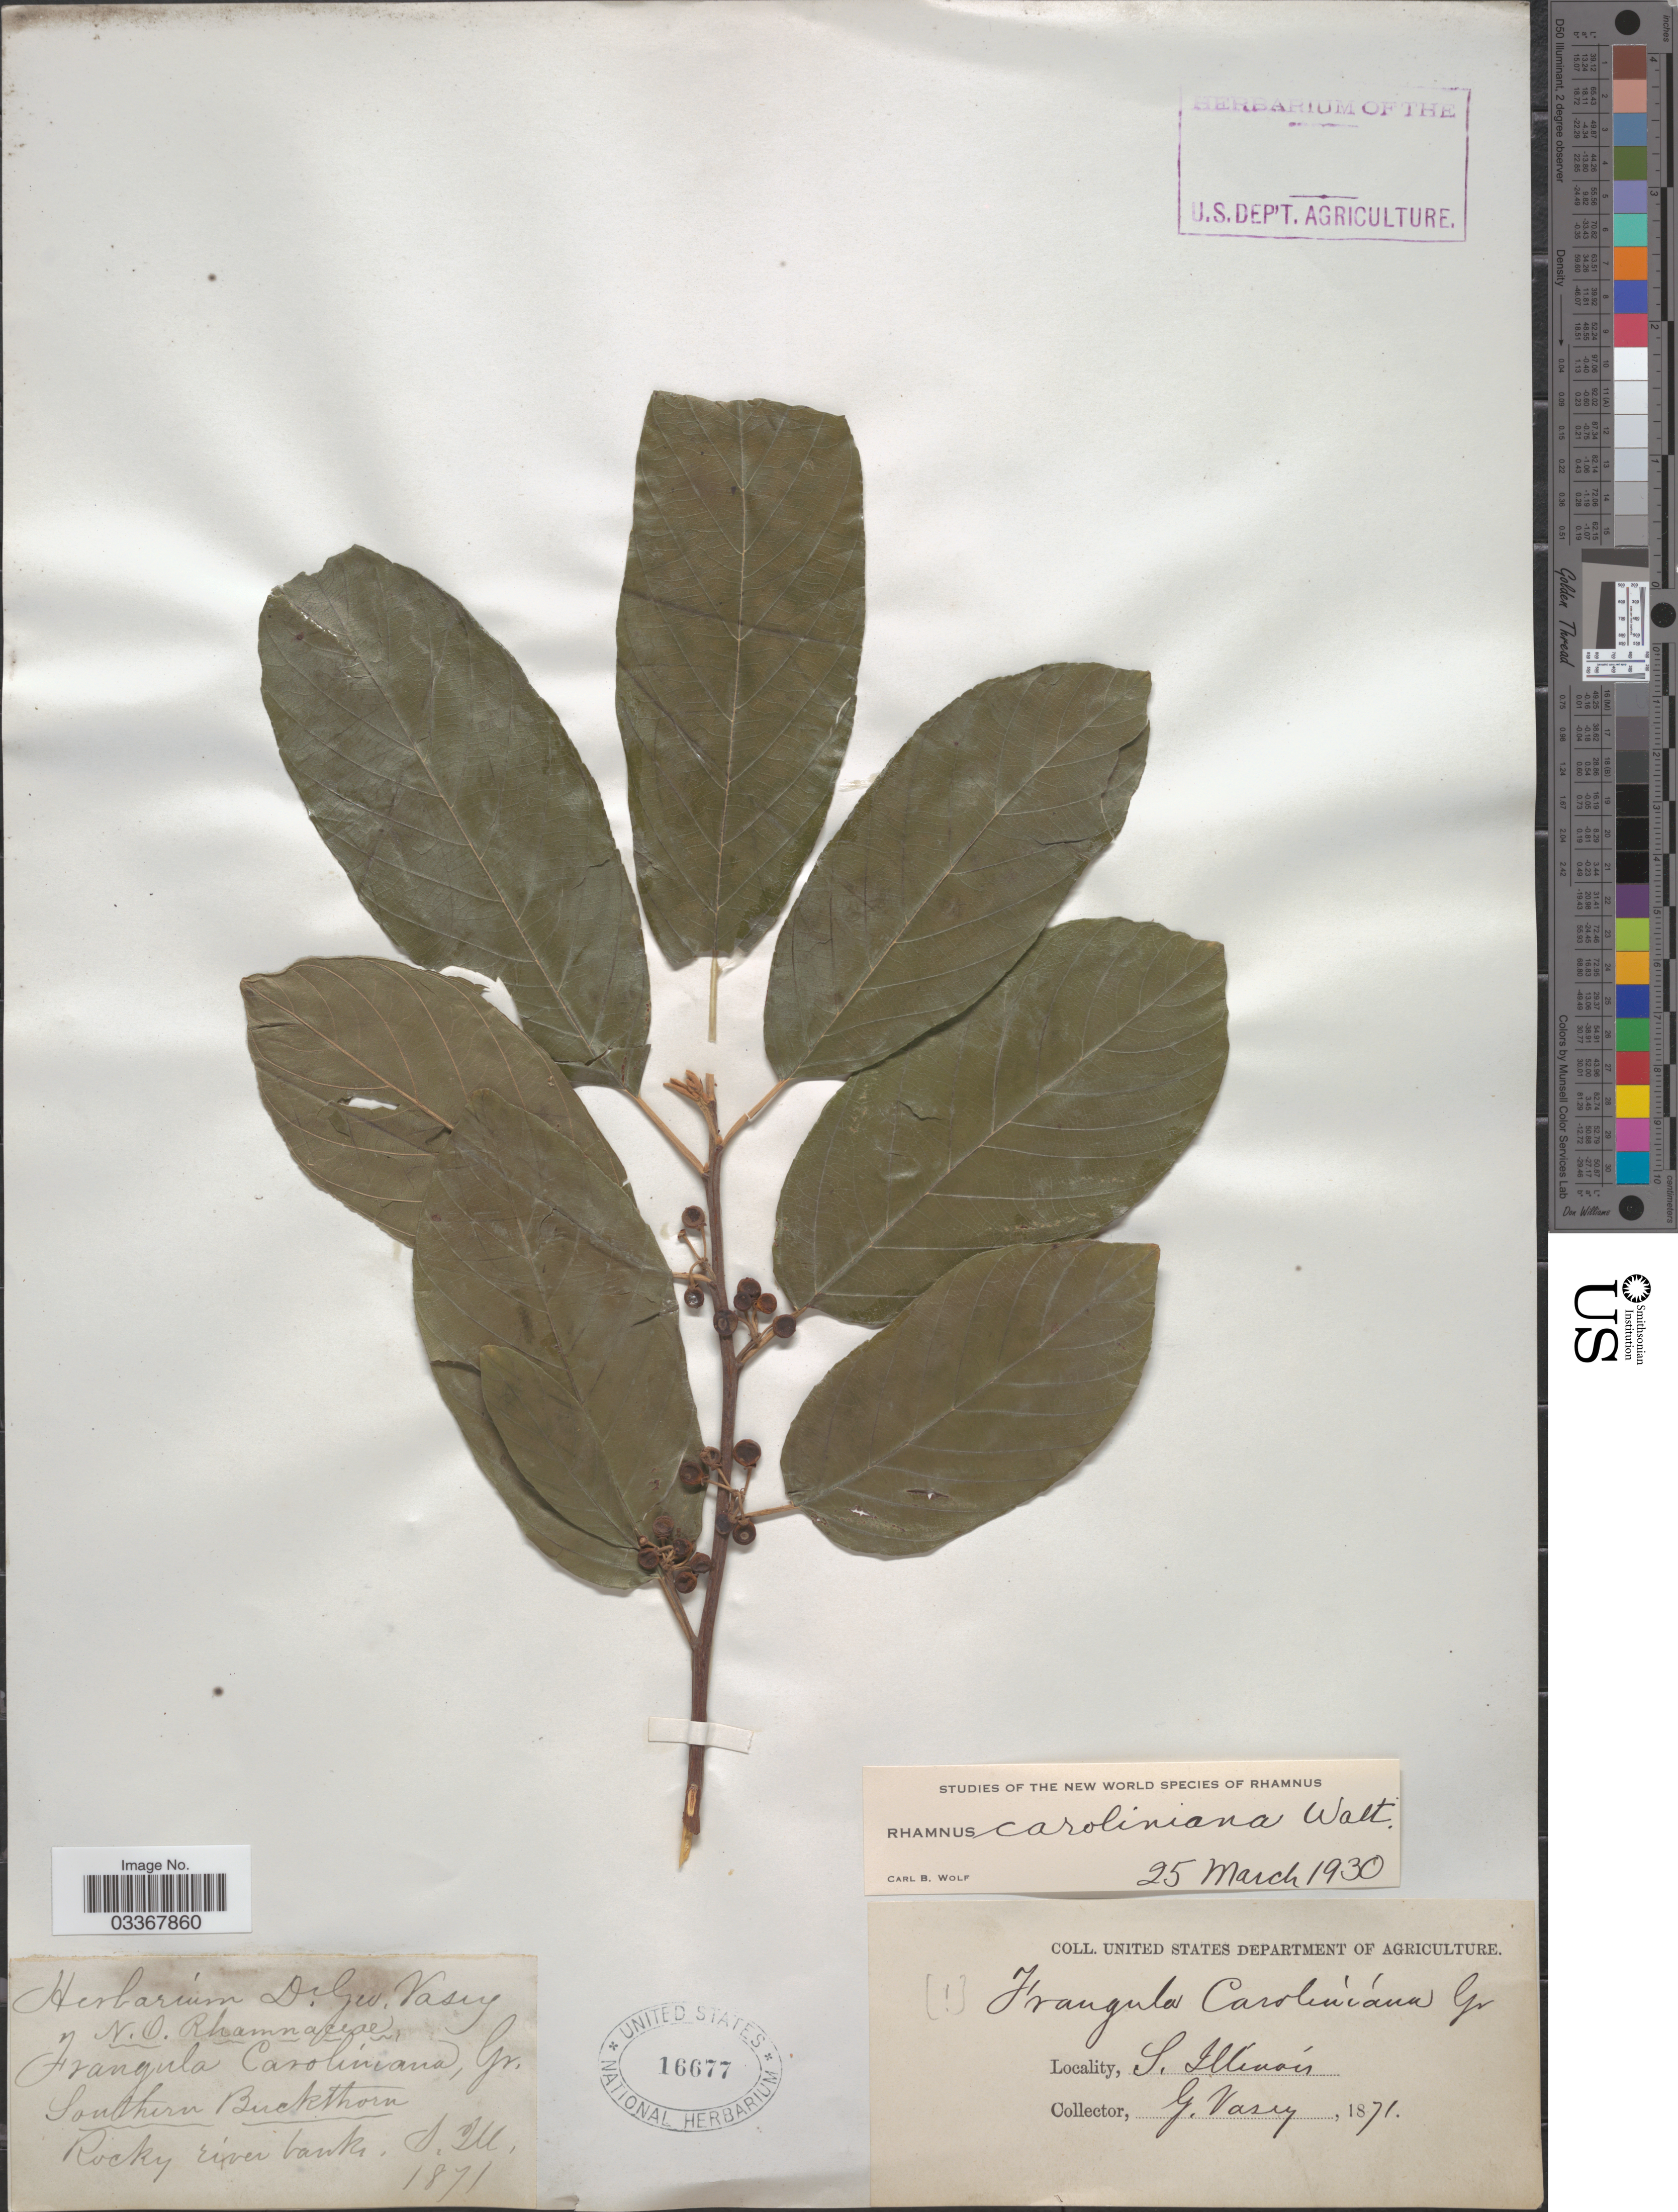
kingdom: Plantae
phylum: Tracheophyta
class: Magnoliopsida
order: Rosales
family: Rhamnaceae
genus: Frangula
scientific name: Frangula caroliniana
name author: (Walter) A. Gray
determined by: Strong, Mark T., (BOT), Smithsonian Institution - National Museum of Natural History (UNITED STATES)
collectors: G. Vasey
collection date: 1871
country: United States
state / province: Illinois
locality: Southern Buckthorn, S. Illinois.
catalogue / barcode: US 16677